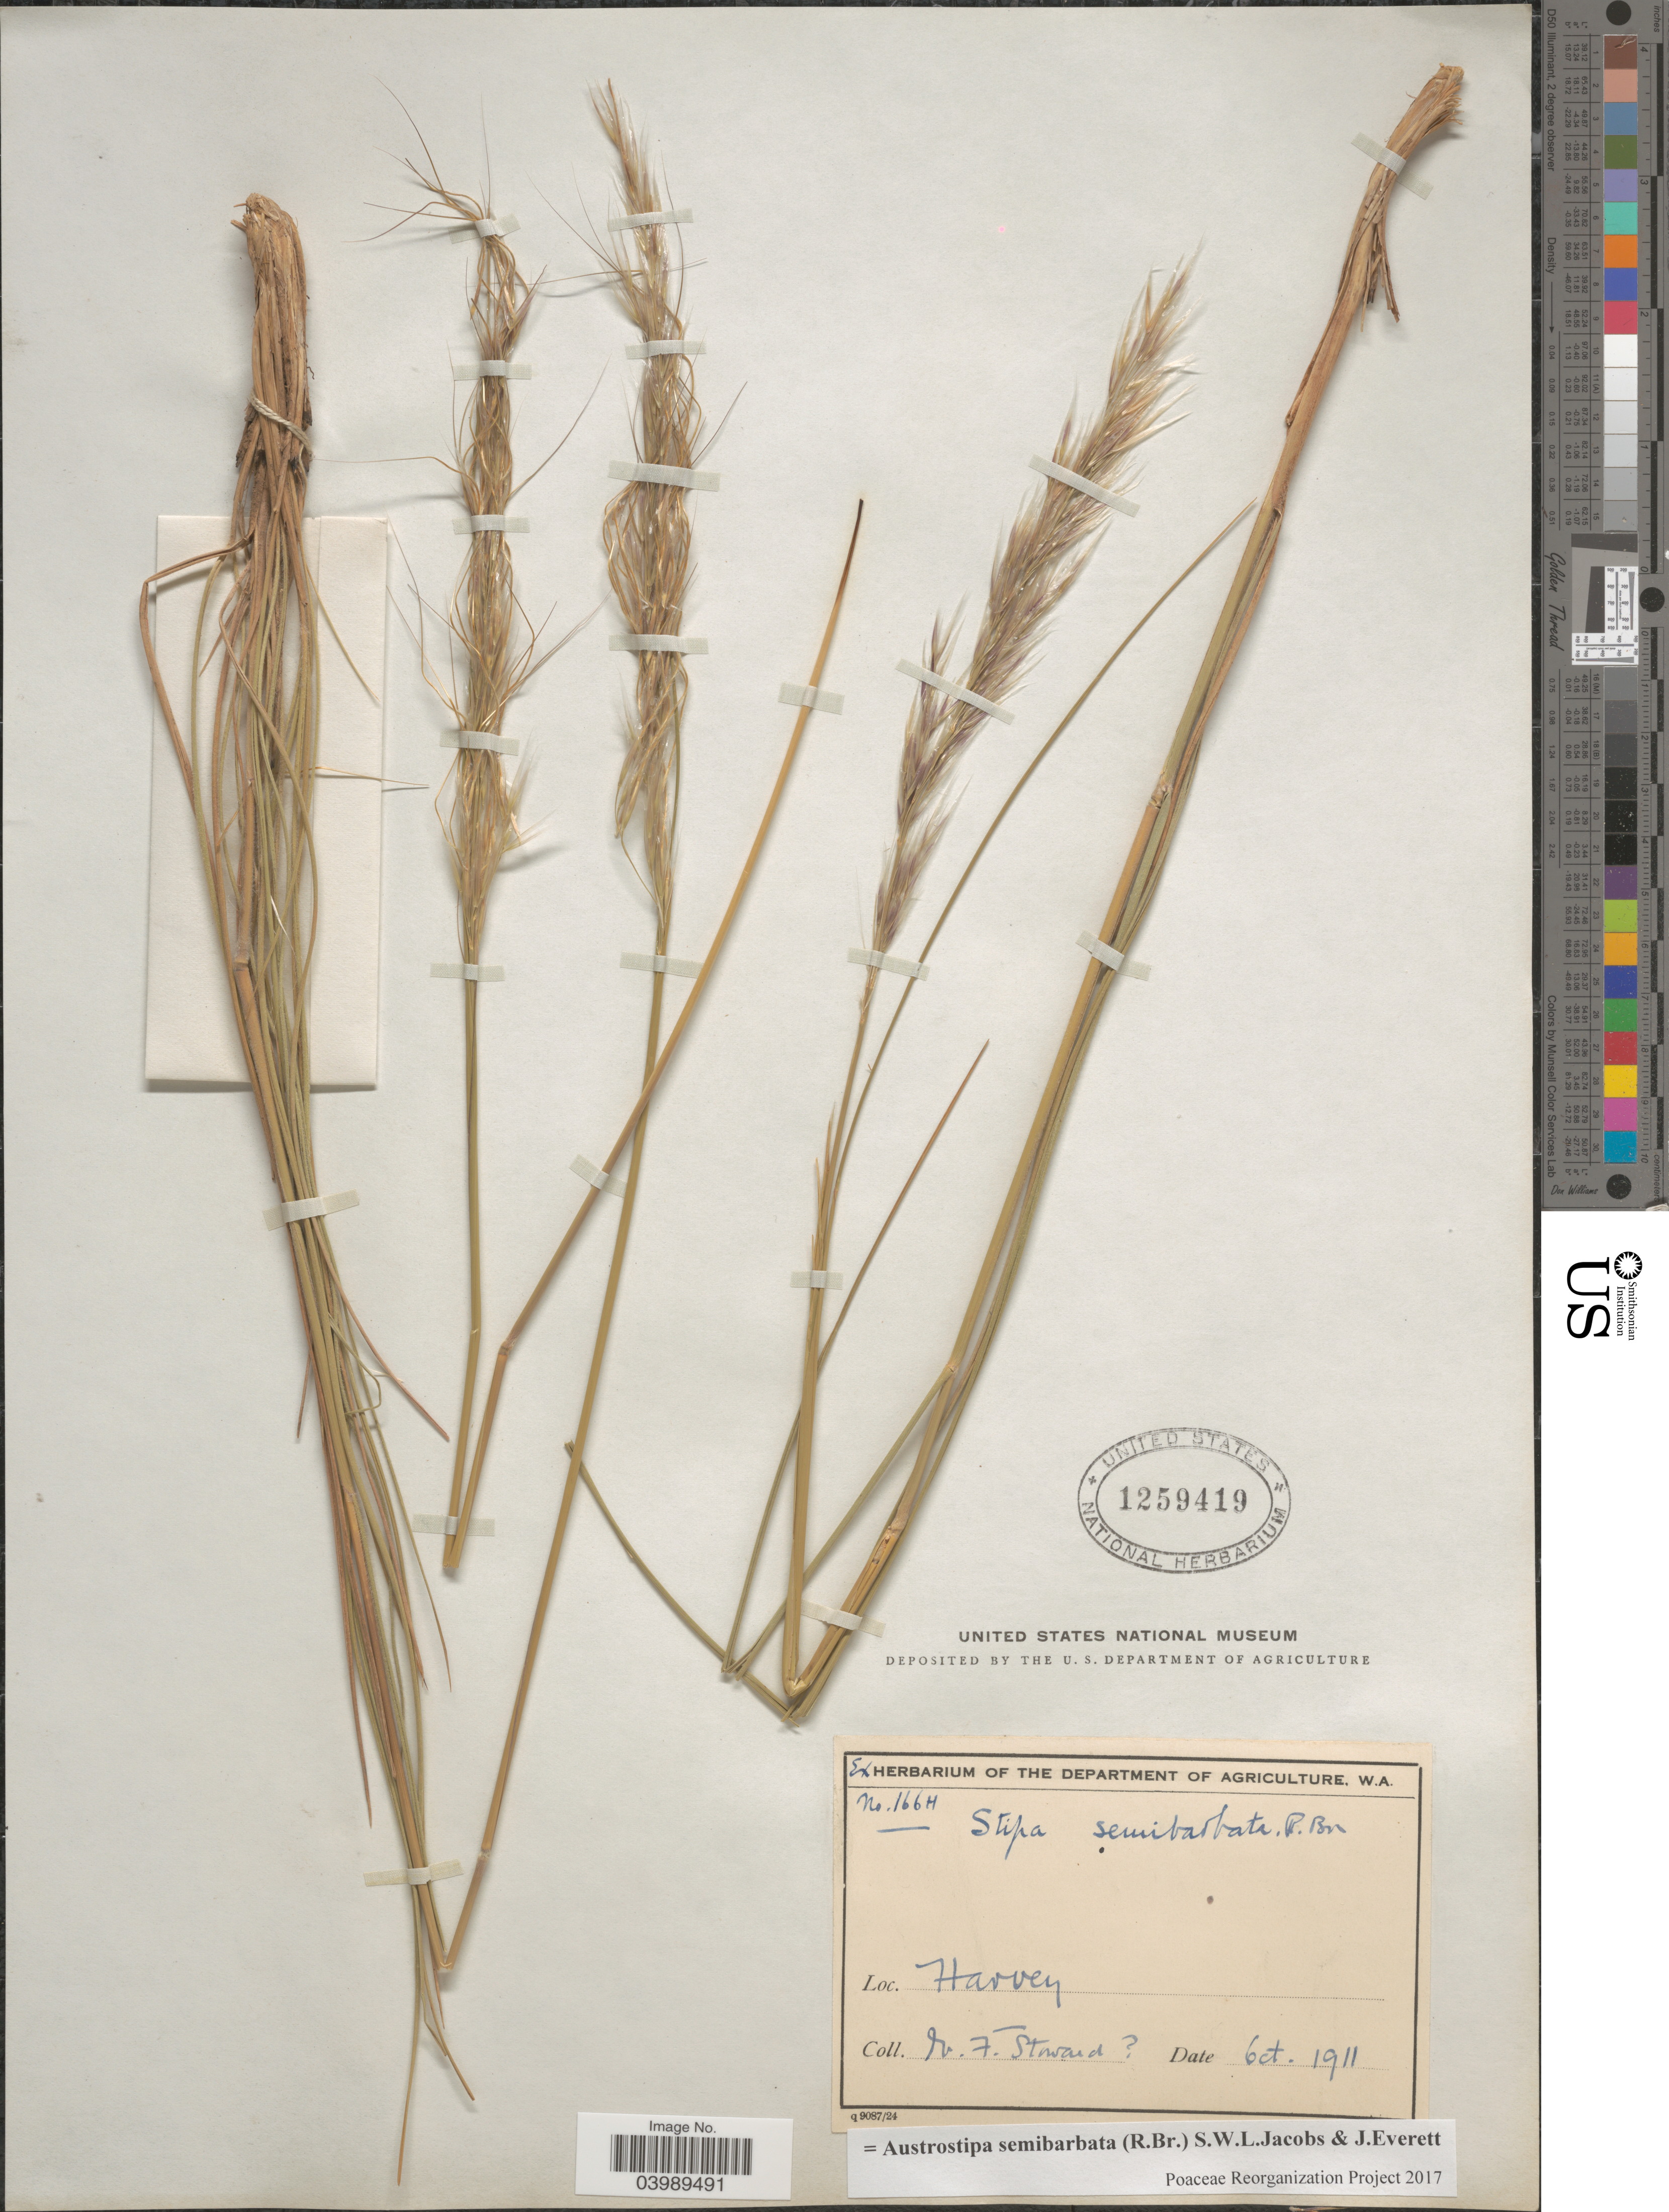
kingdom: Plantae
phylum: Tracheophyta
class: Liliopsida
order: Poales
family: Poaceae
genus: Austrostipa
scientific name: Austrostipa semibarbata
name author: (R. Br.) S.W.L. Jacobs & J. Everett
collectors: F. Stoward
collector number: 166H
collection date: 1911-10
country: Australia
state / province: Western Australia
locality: Harvey.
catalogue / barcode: US 1259419